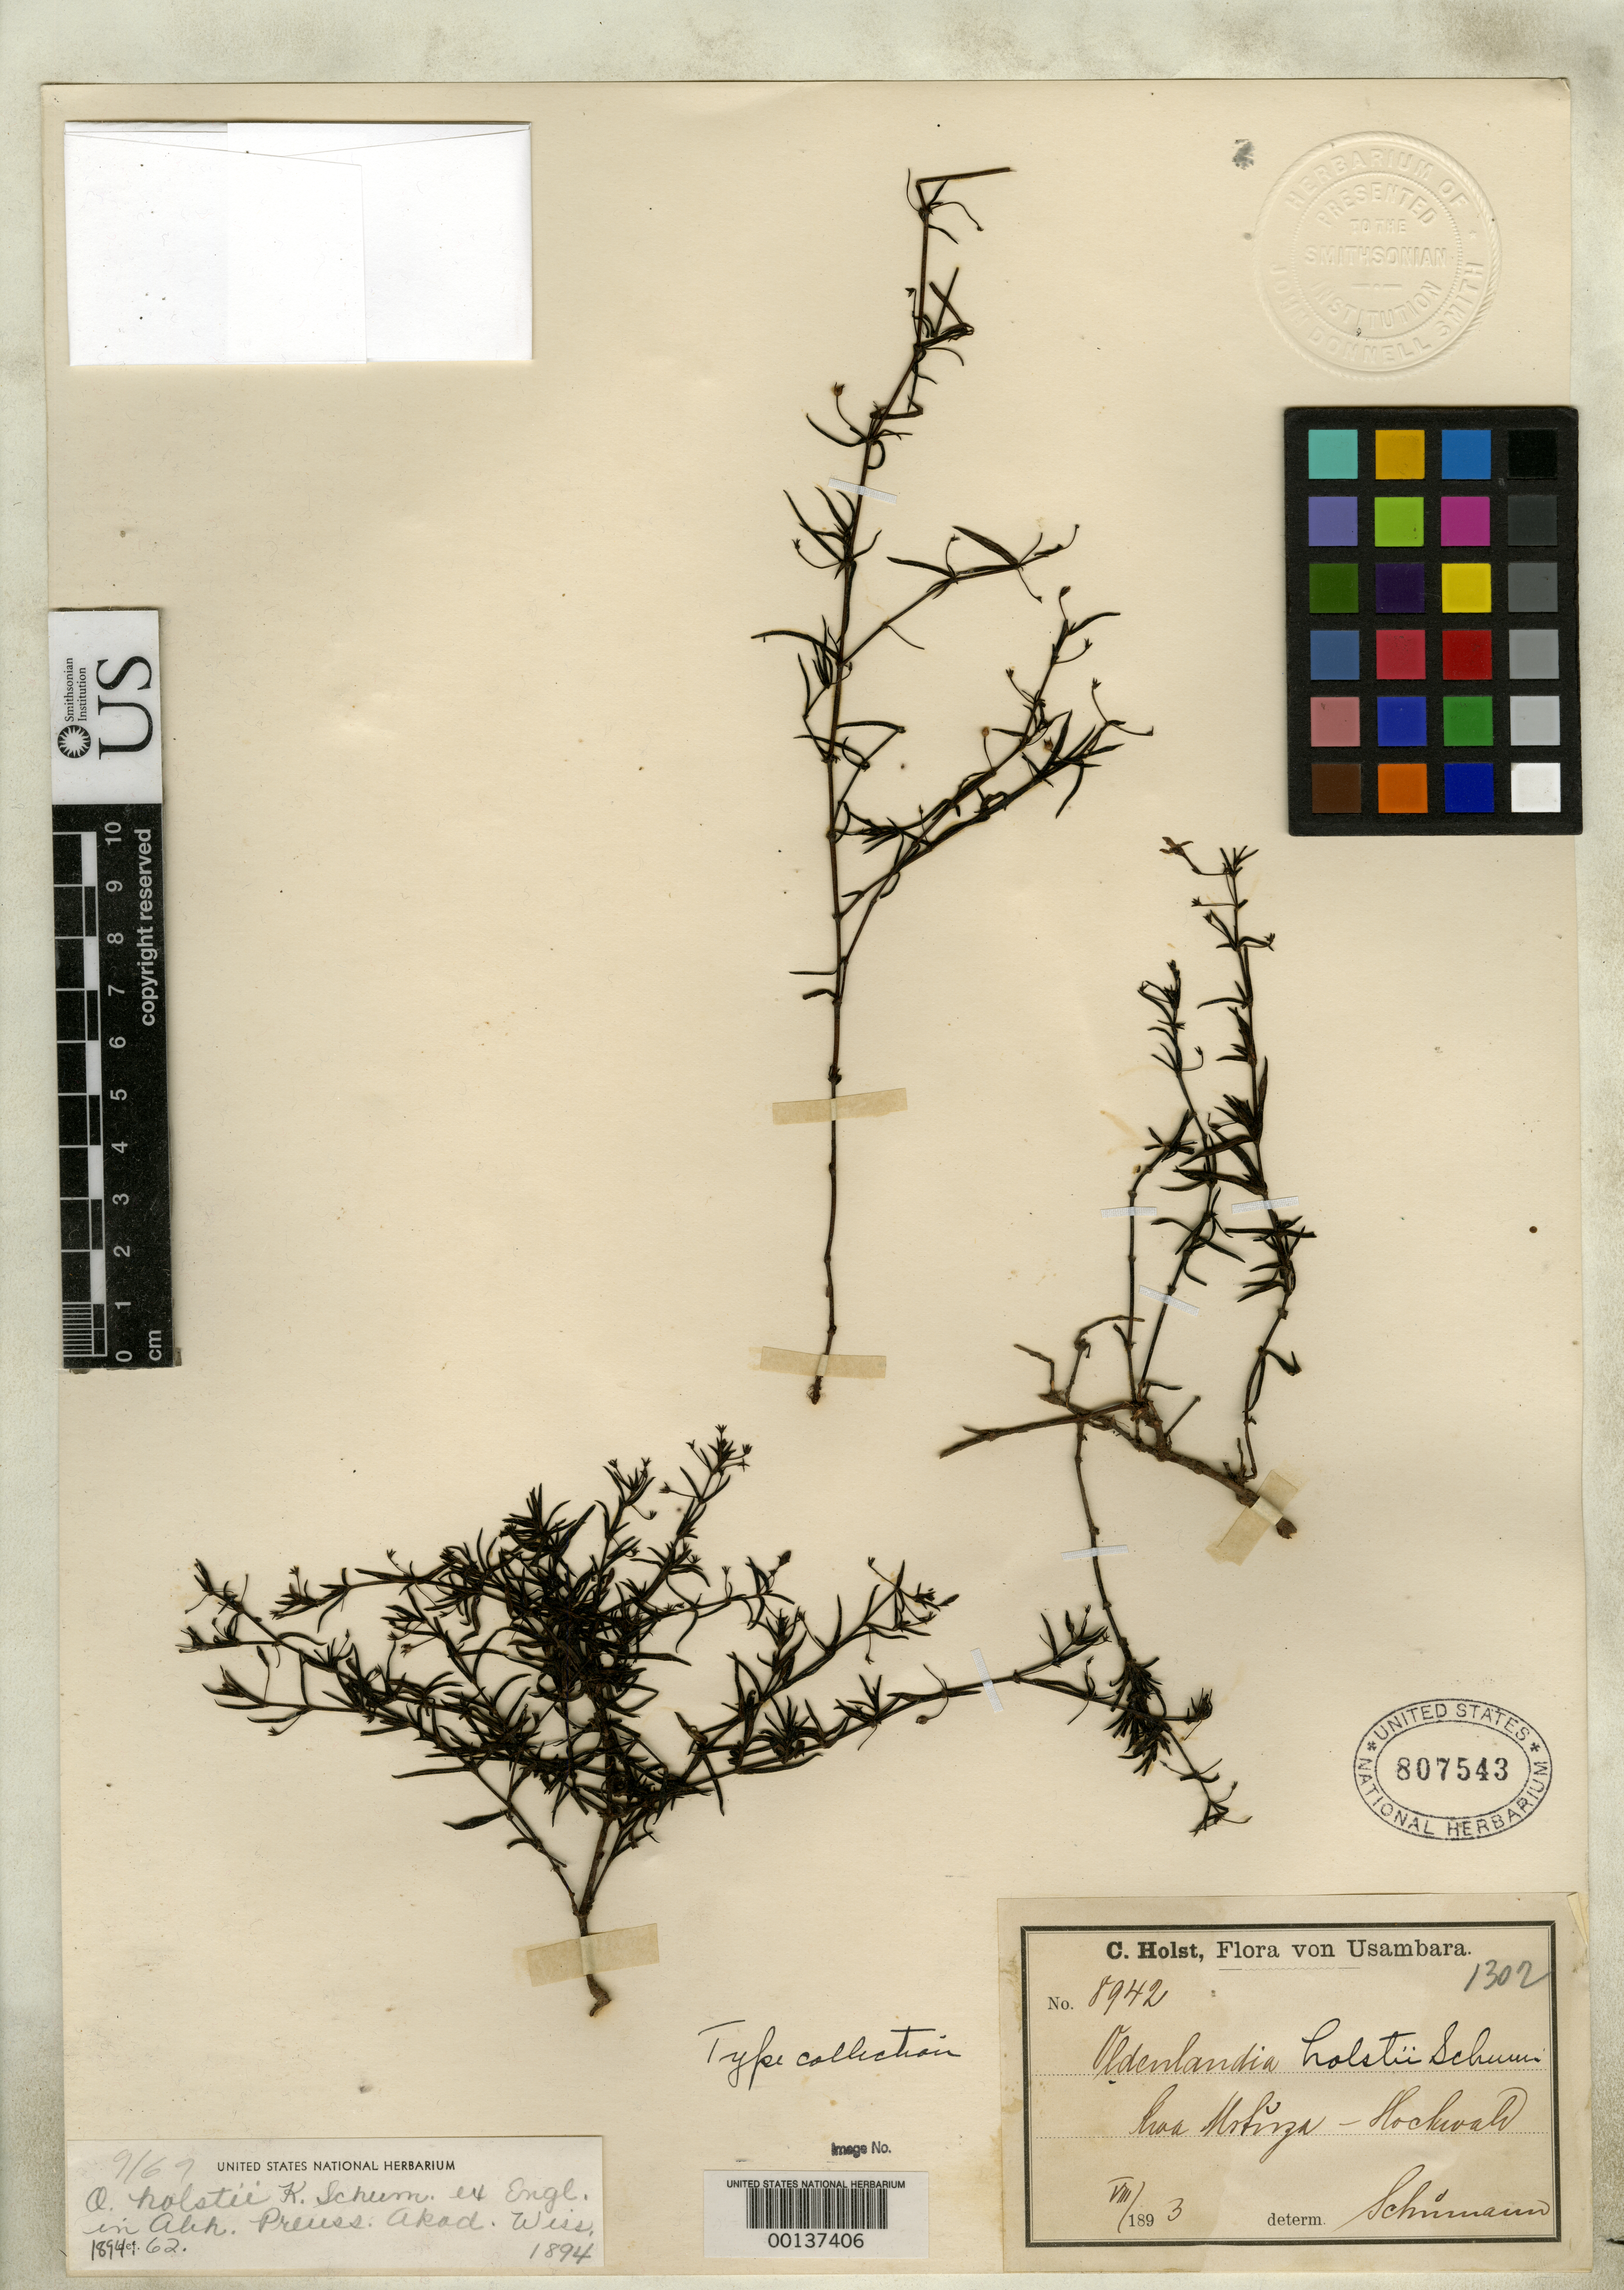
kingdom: Plantae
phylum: Tracheophyta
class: Magnoliopsida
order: Gentianales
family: Rubiaceae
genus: Oldenlandia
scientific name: Oldenlandia holstii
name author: K. Schum. ex Engl.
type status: Isotype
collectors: C. H. Holst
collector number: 8942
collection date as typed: Aug 1893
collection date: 1893-08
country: Tanzania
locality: Usambara Mts.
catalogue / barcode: US 807543